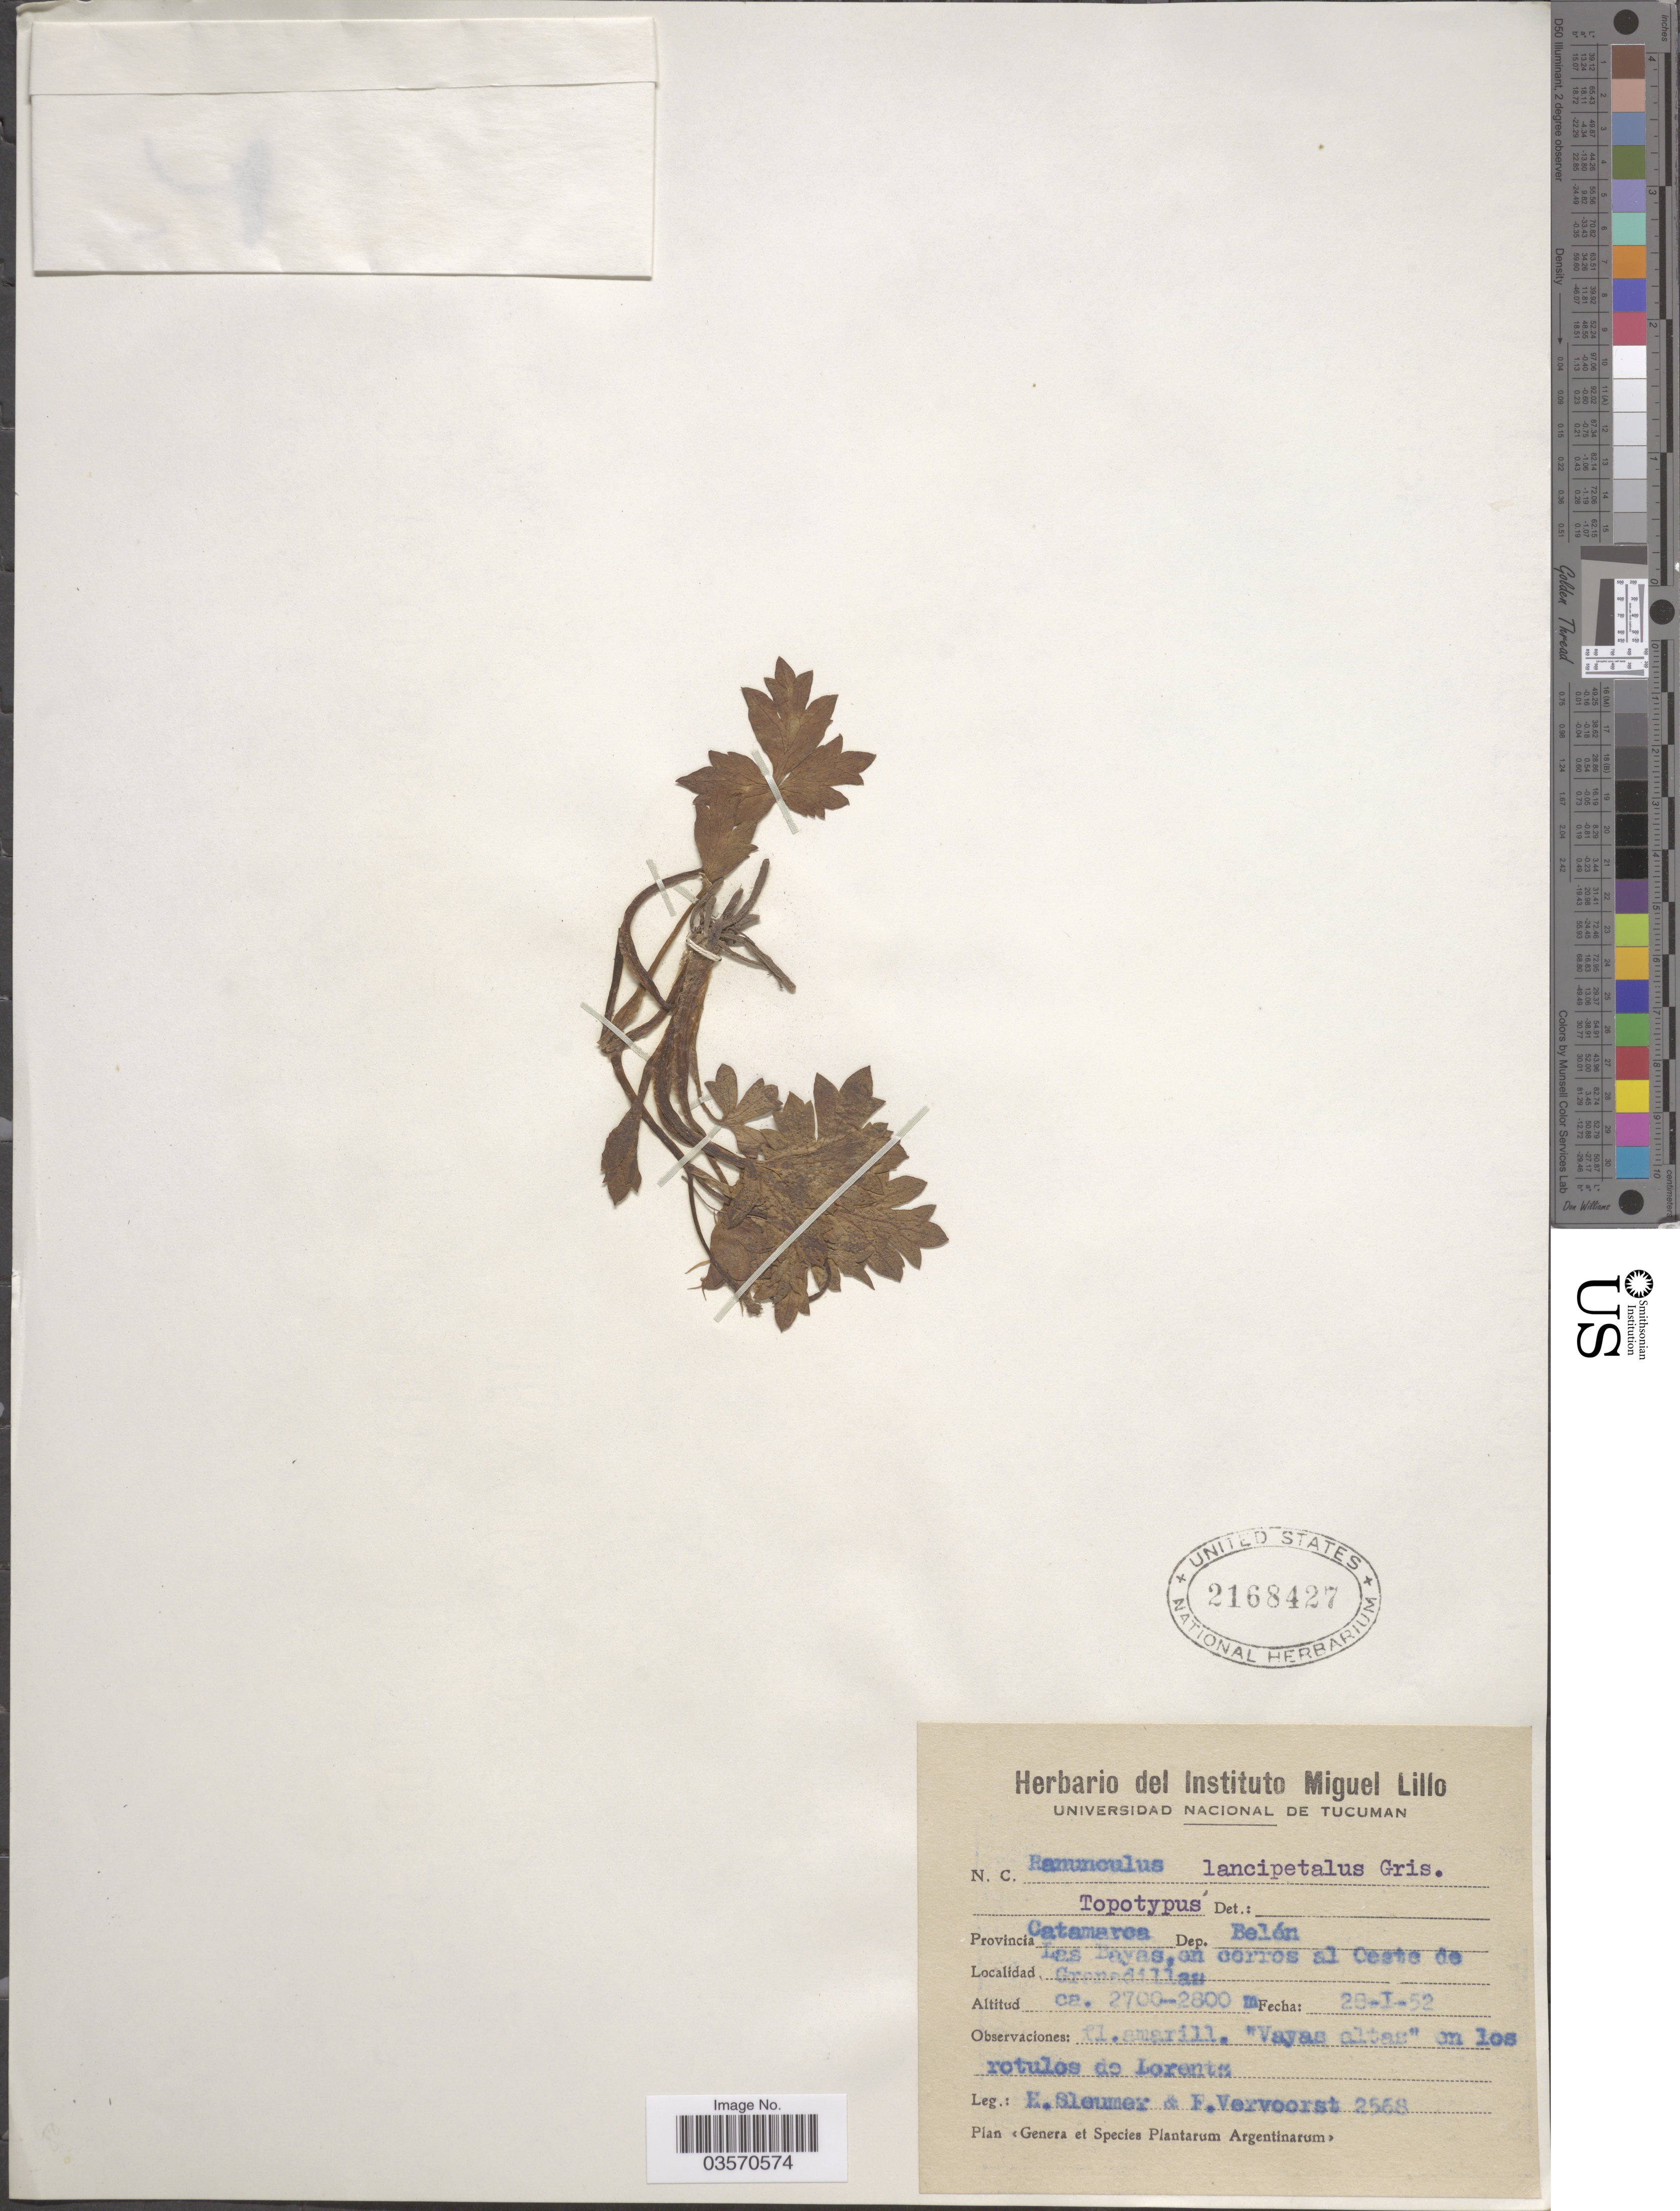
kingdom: Plantae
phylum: Tracheophyta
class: Magnoliopsida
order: Ranunculales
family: Ranunculaceae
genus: Ranunculus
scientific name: Ranunculus lancipetalus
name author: Griseb.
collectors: E. Sleumer & F. Vervoorst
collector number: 2568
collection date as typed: Transcribed d/m/y: 28/1/52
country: Argentina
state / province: Catamarca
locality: Dep. Belén. Las Bayas, en cerros al Oeste de Granadillau.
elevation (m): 2700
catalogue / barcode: US 2168427